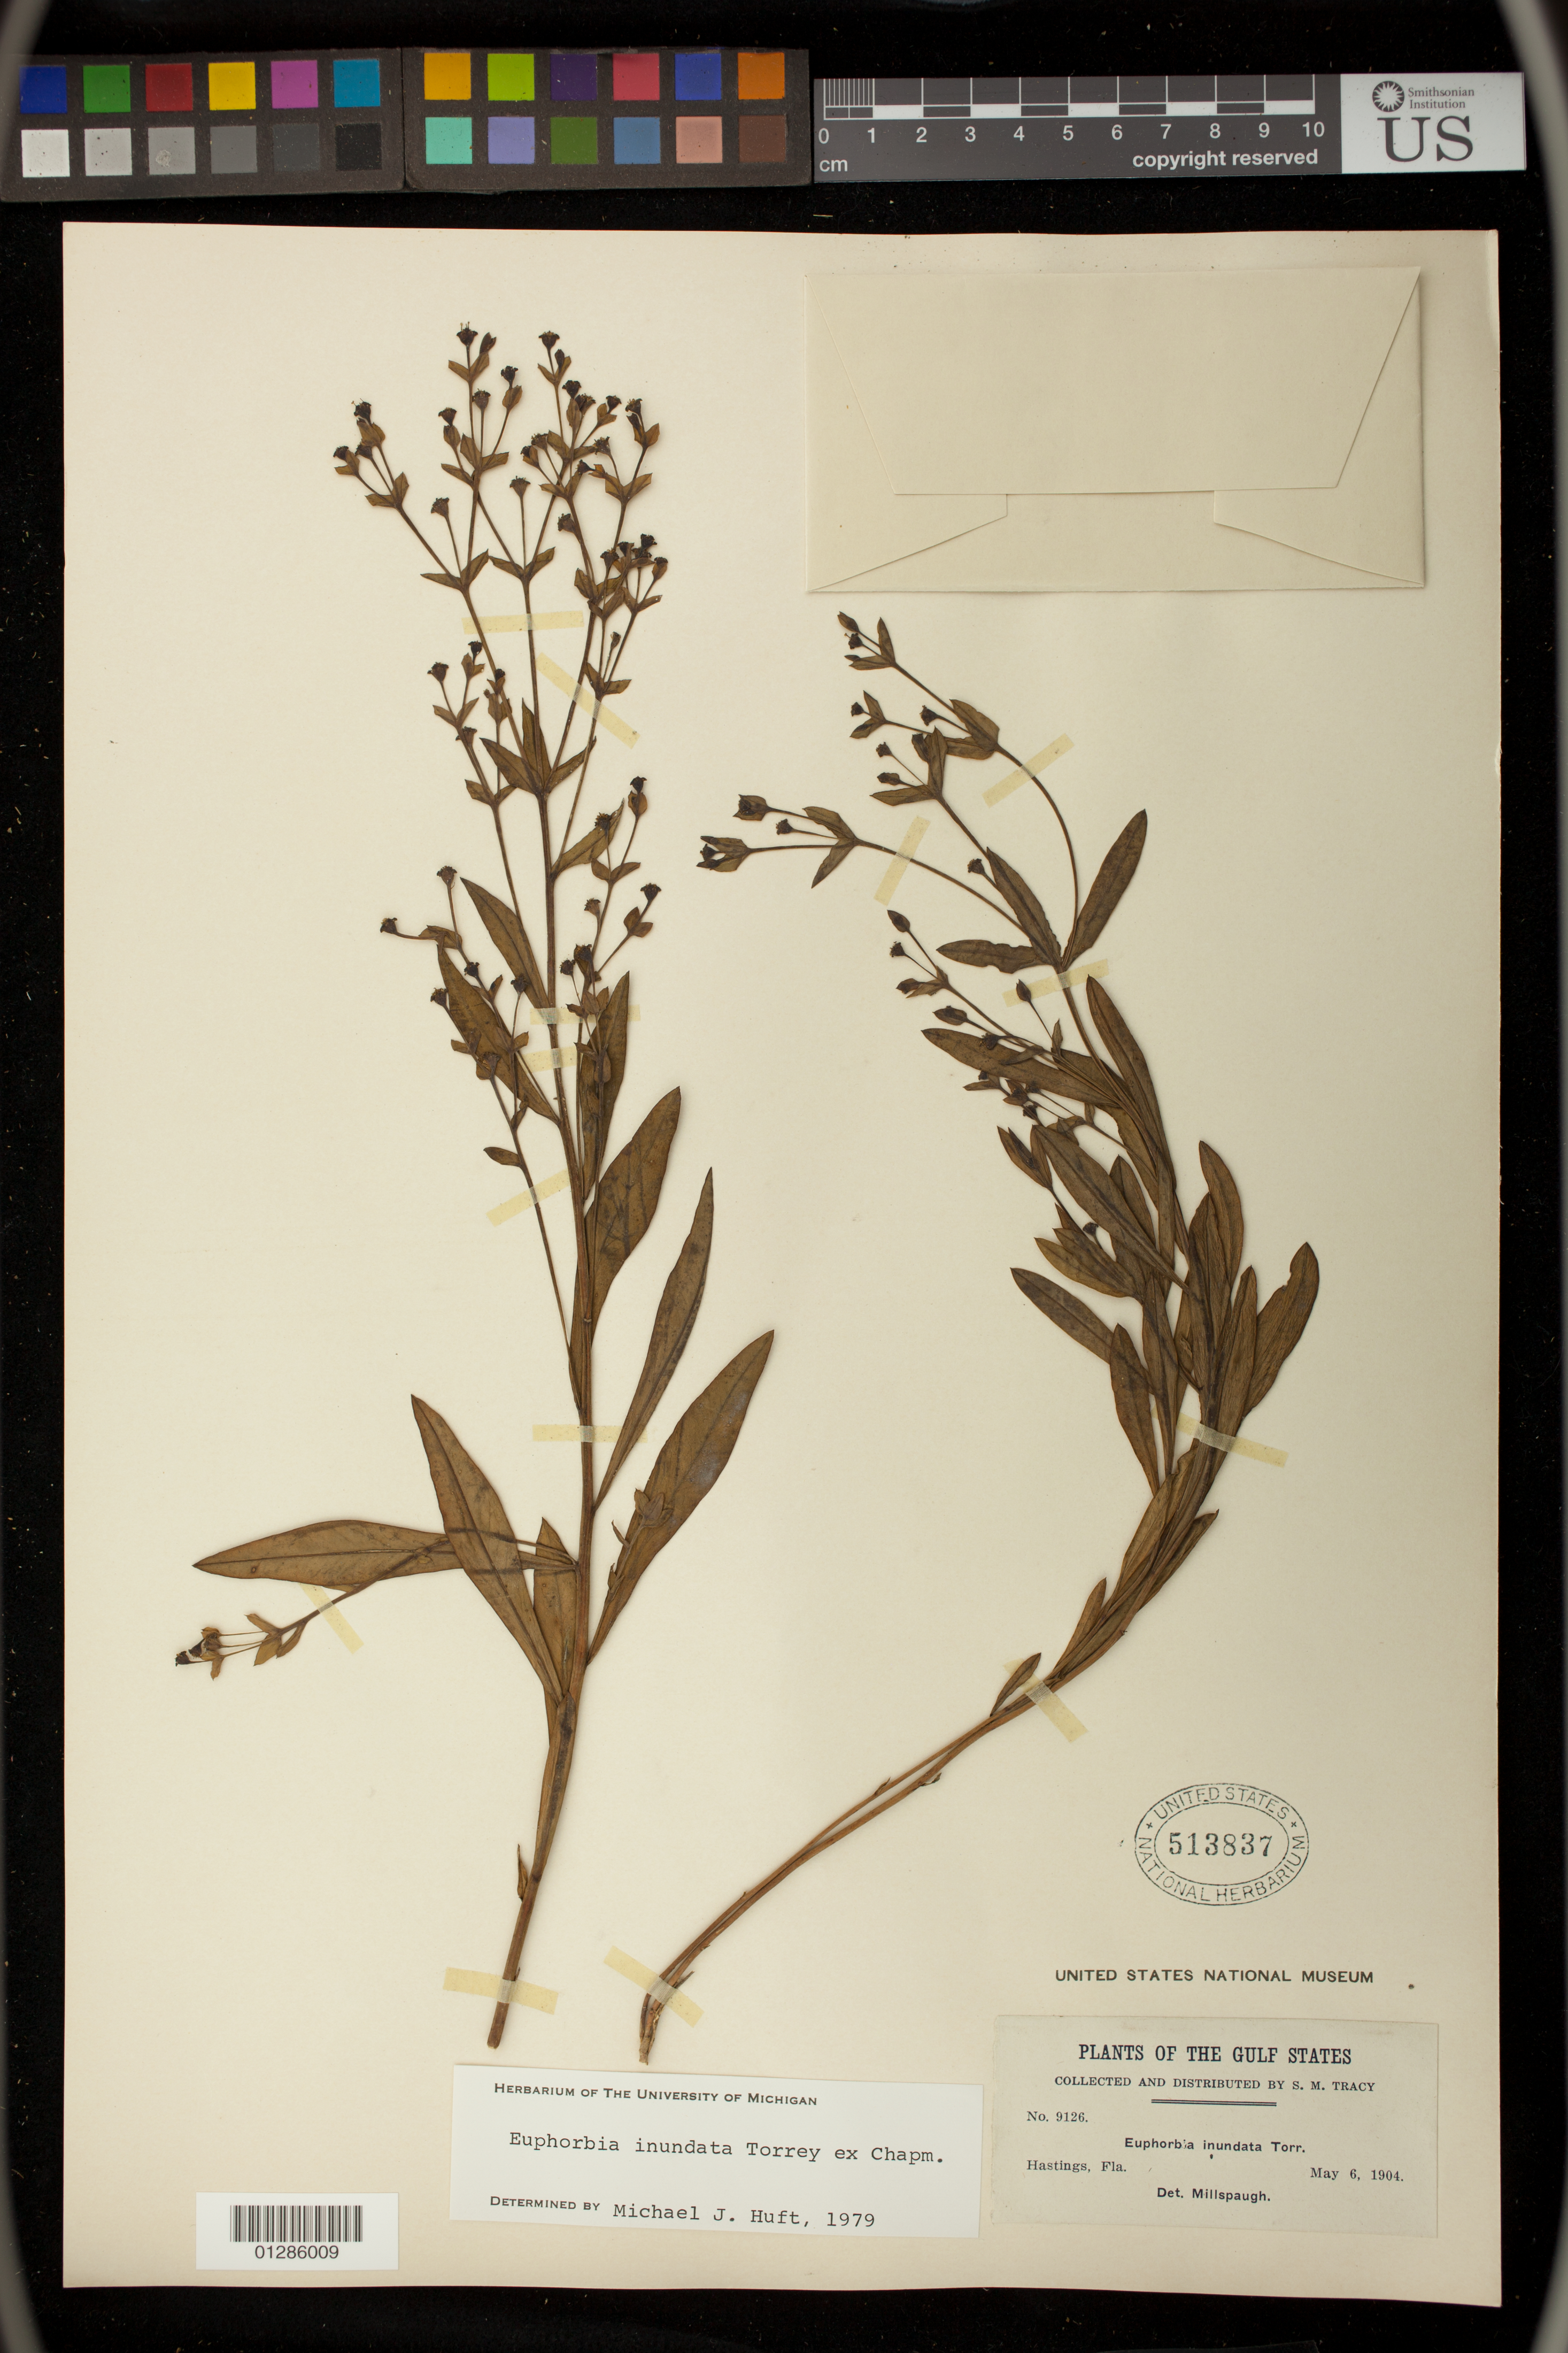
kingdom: Plantae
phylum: Tracheophyta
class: Magnoliopsida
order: Malpighiales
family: Euphorbiaceae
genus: Euphorbia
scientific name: Euphorbia inundata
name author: Torr. & Chapm.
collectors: S. M. Tracy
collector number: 9126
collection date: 1904-05-06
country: United States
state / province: Florida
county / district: Saint Johns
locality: Hastings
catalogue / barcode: US 513837